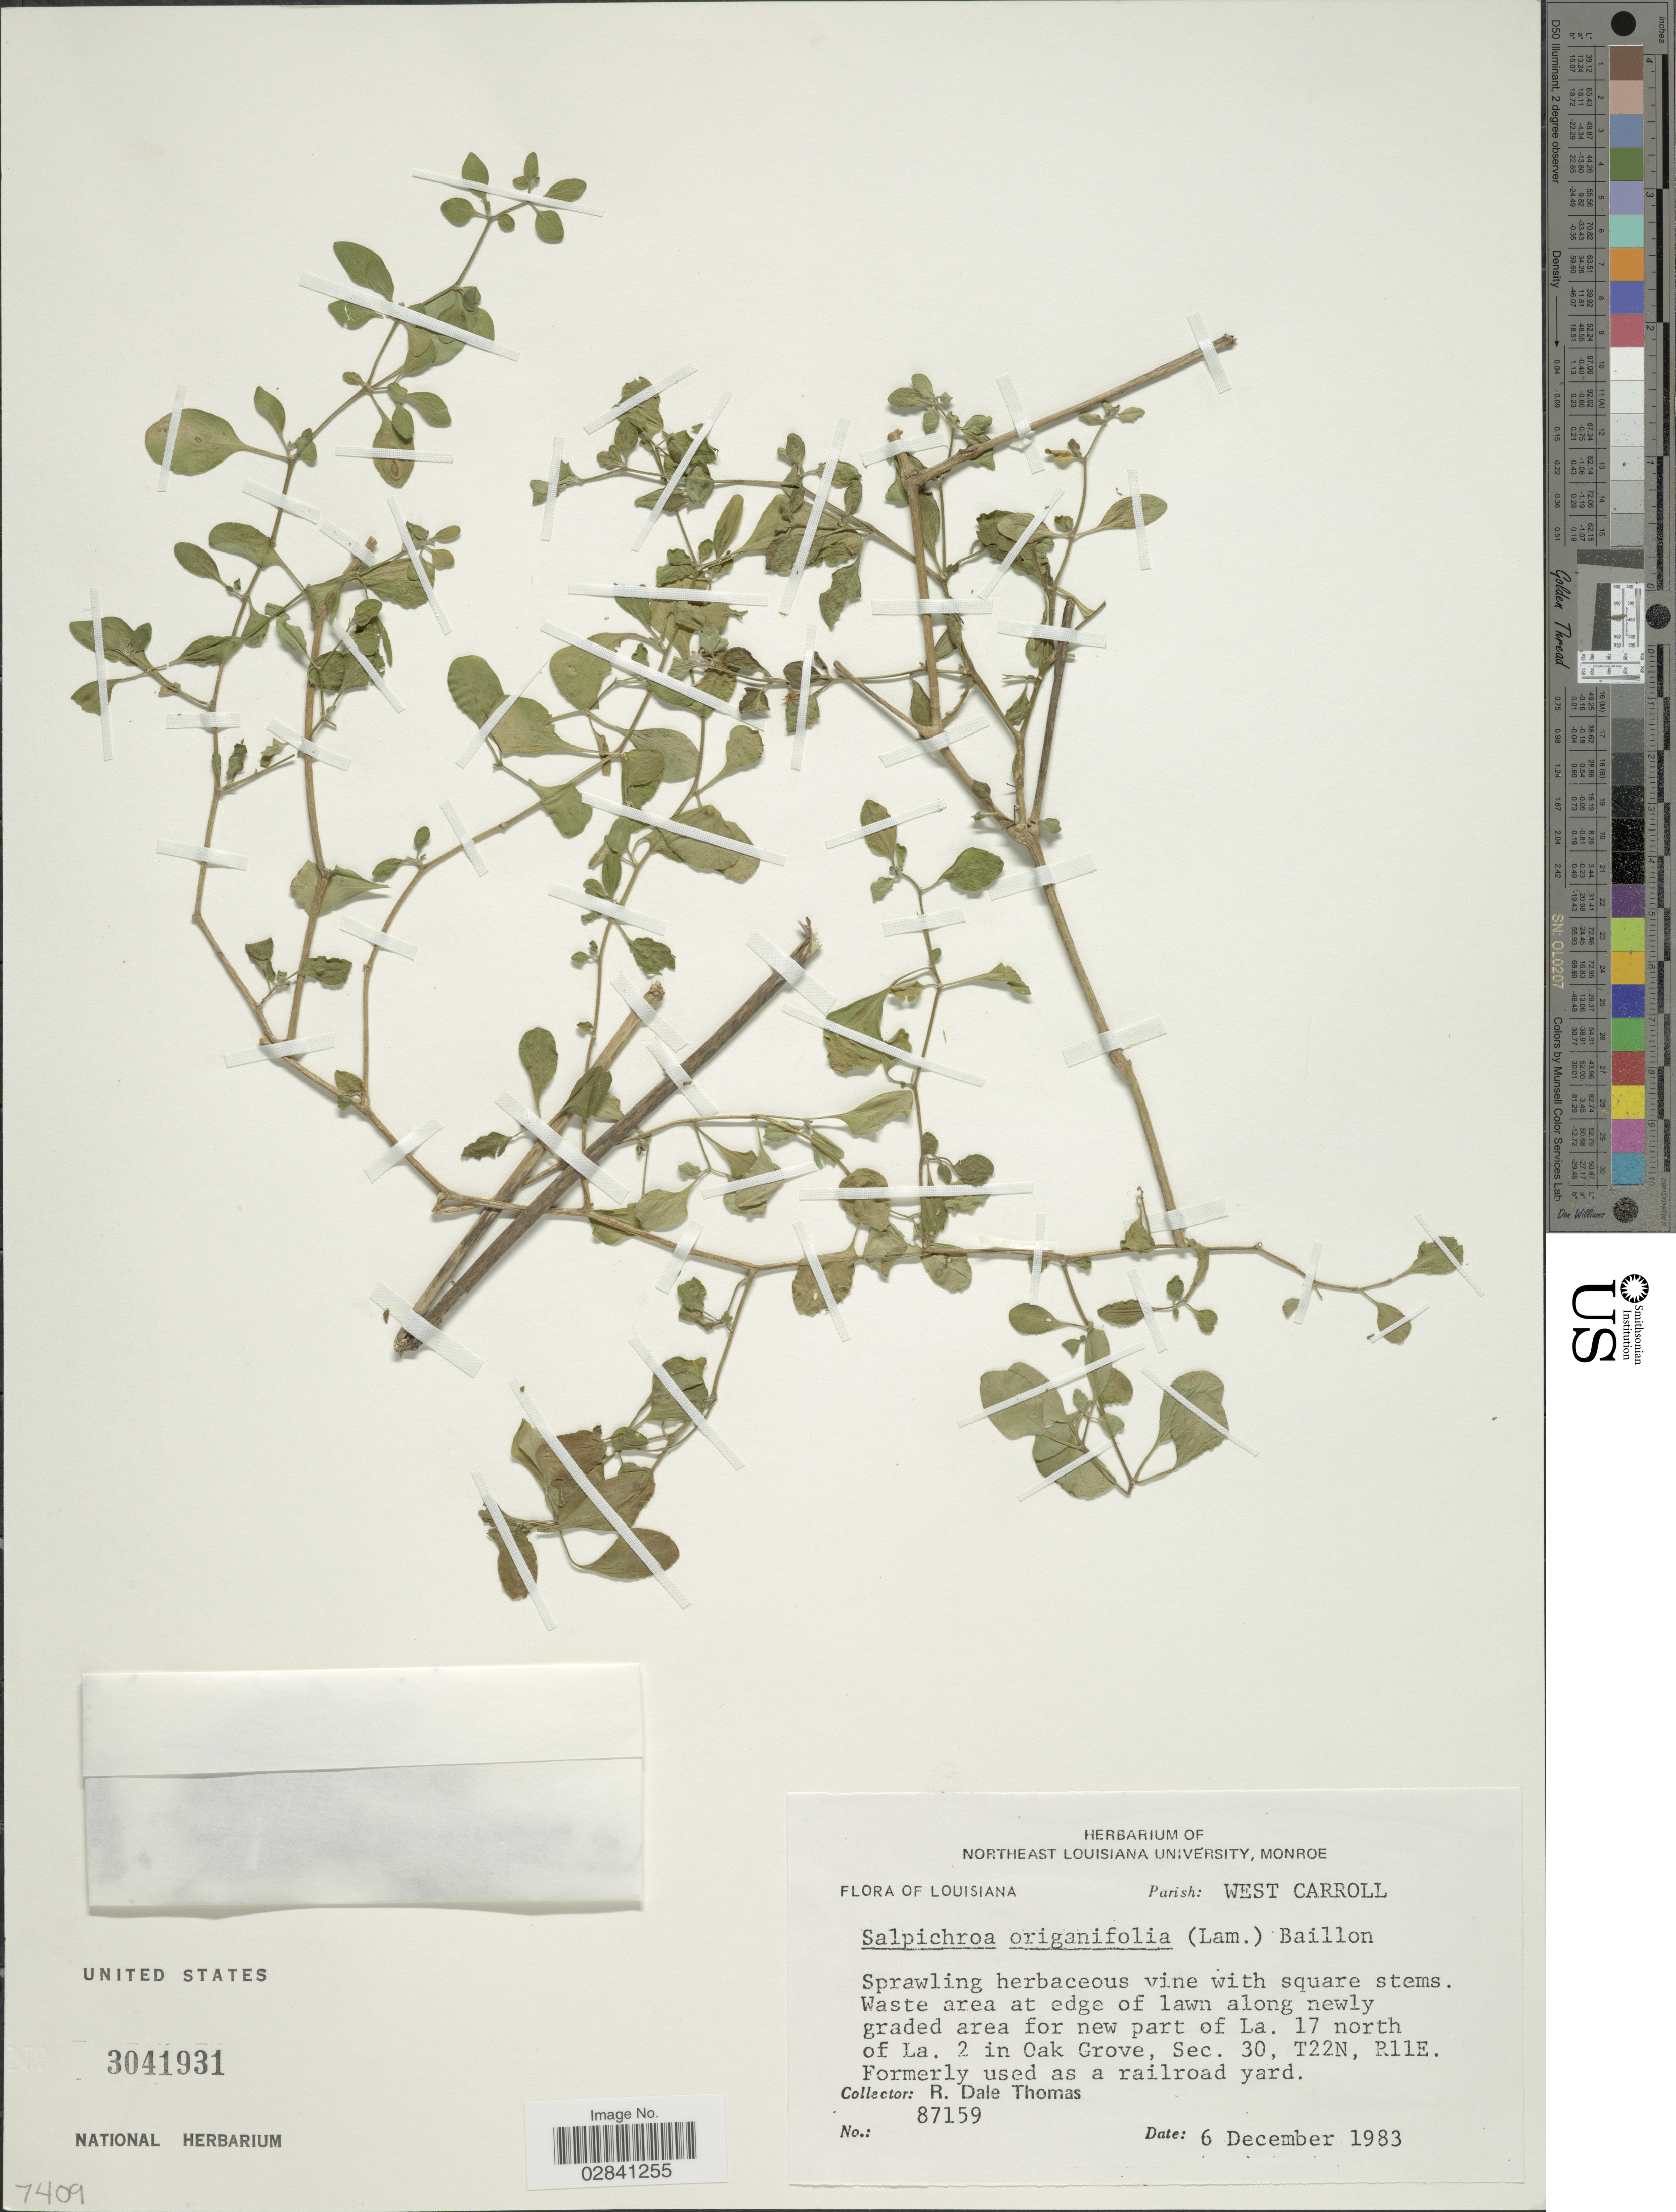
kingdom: Plantae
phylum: Tracheophyta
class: Magnoliopsida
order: Solanales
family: Solanaceae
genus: Salpichroa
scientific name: Salpichroa origanifolia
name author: (Lam.) Baill.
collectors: R. Thomas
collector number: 87159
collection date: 1983-12-06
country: United States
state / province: Louisiana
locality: Parish: West Carroll. Waste area at edge of lawn along newly graded area for new part of La. 17 north of La. 2 in Oak Grove, Sec. 30, T22N, R11E.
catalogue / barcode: US 3041931